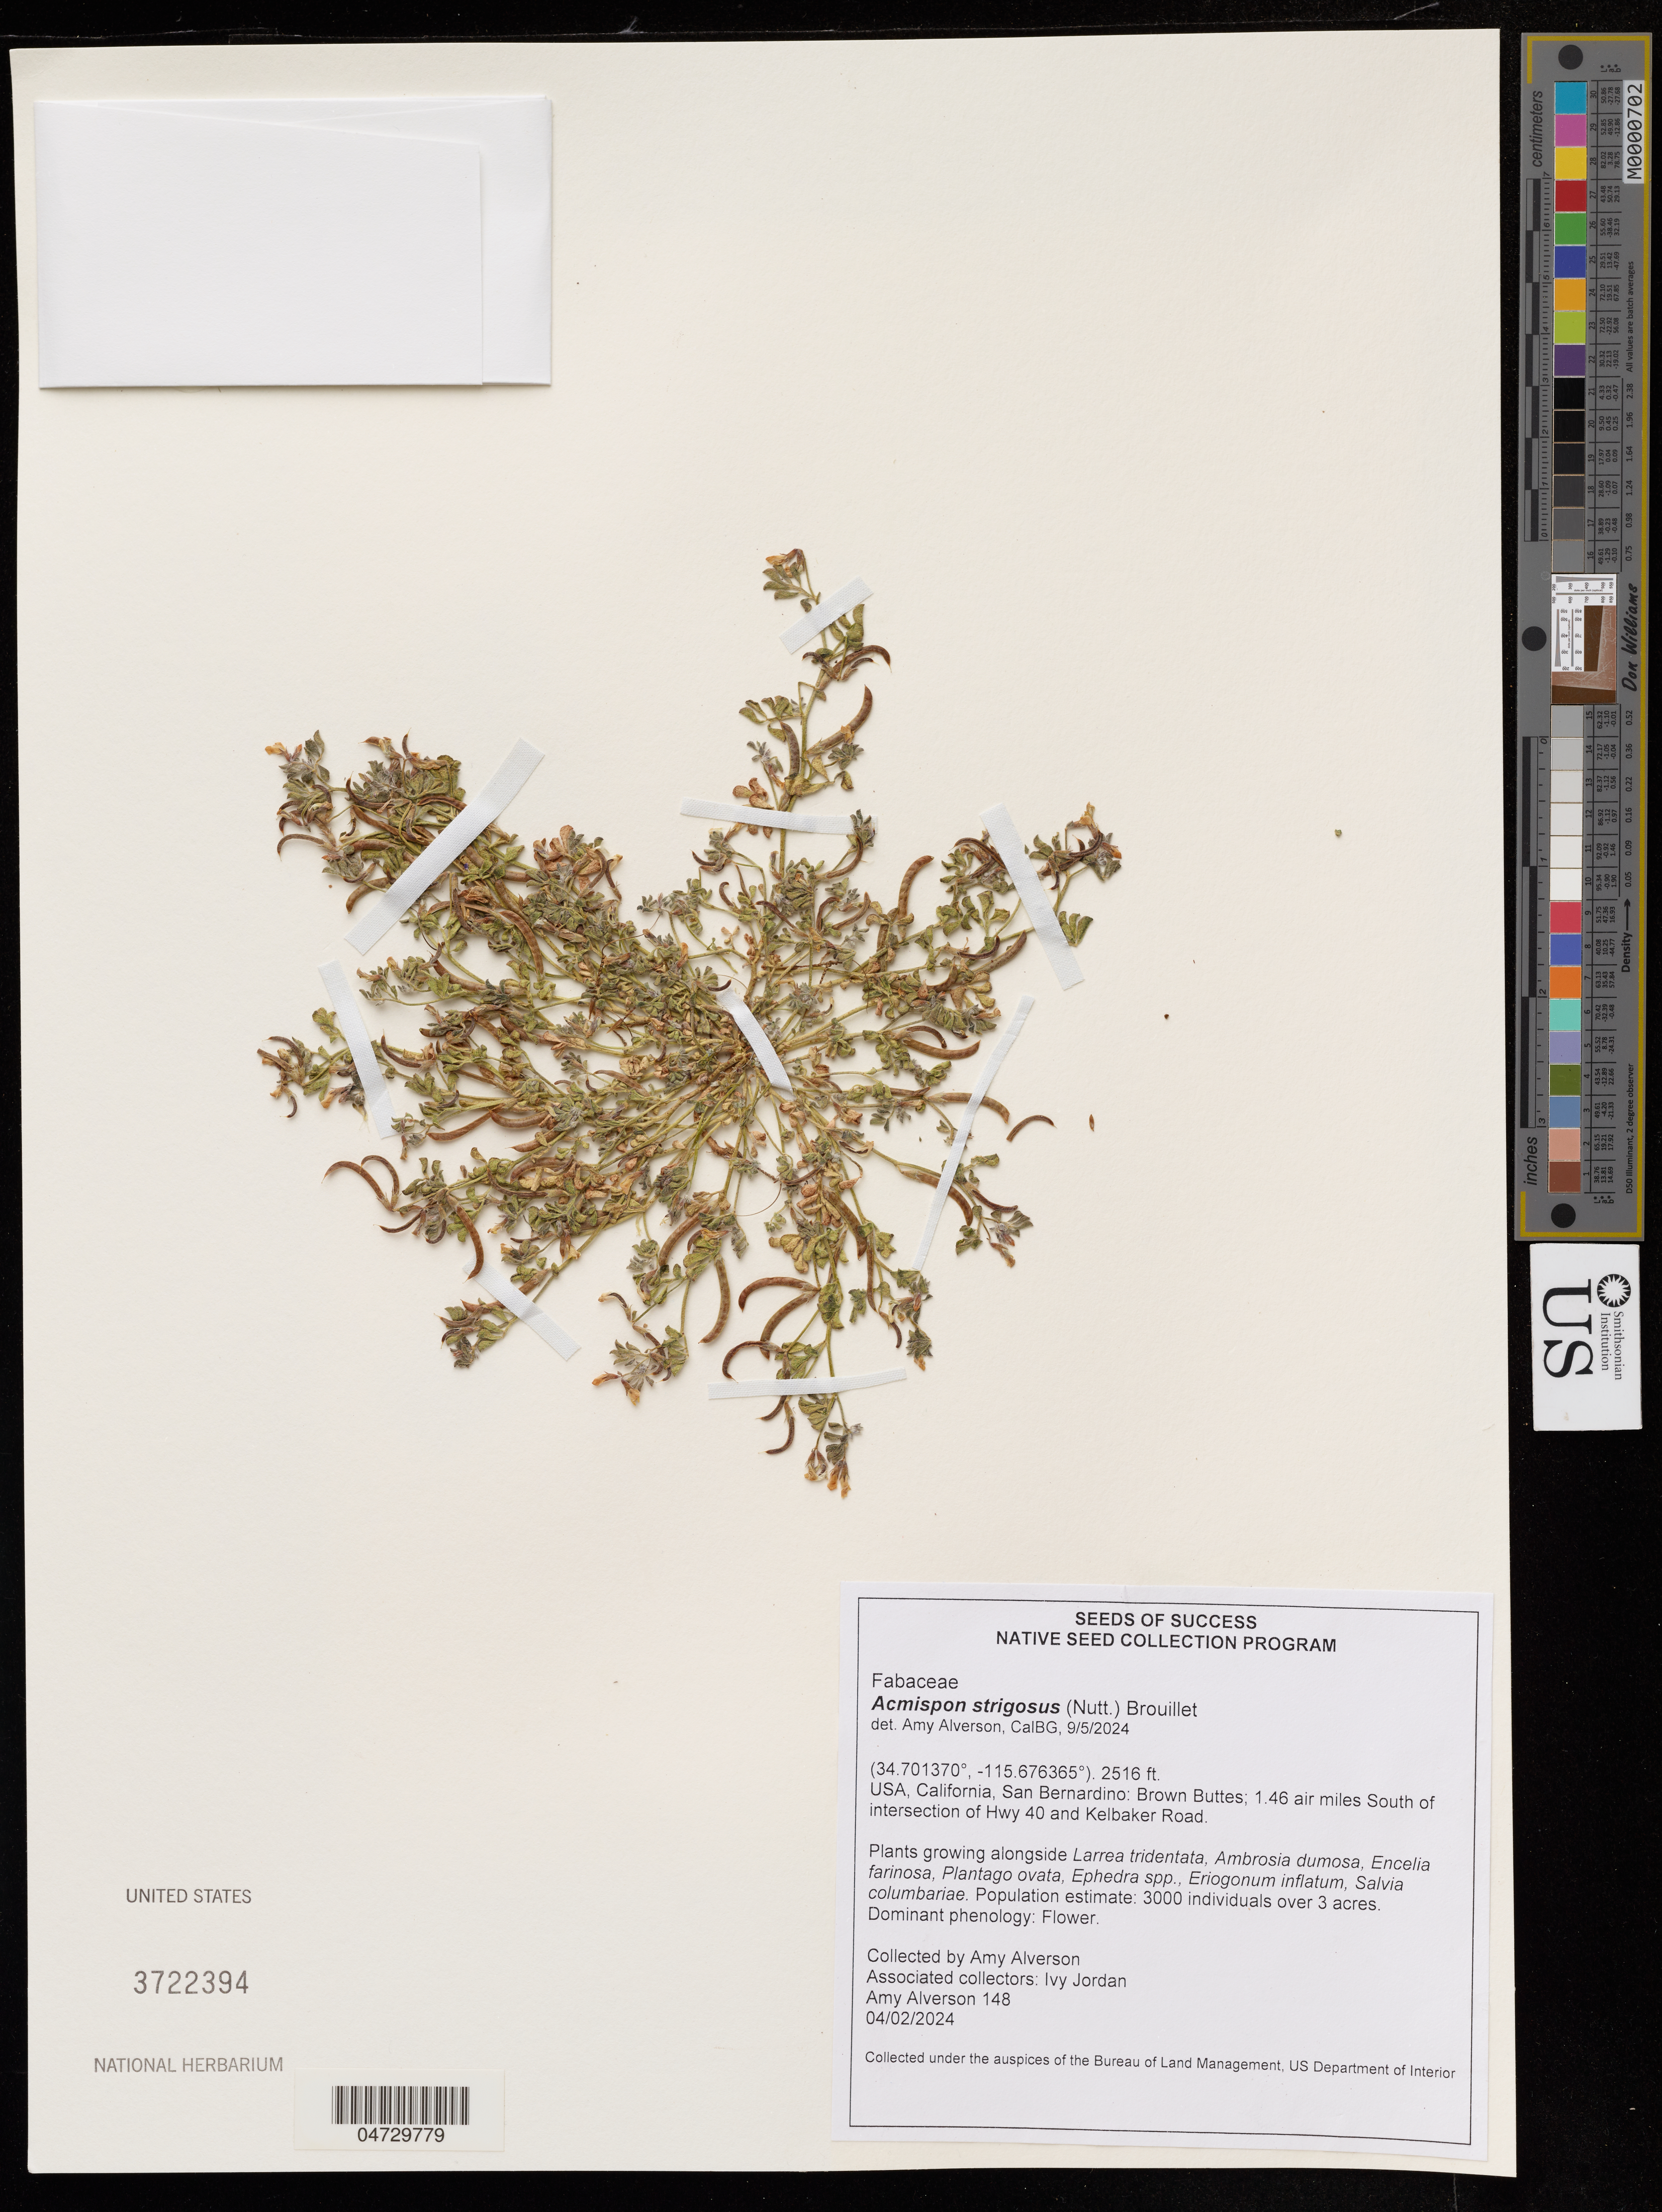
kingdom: Plantae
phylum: Tracheophyta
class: Magnoliopsida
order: Fabales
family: Fabaceae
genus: Acmispon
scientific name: Acmispon strigosus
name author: (Nutt.) Brouillet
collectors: A. Alverson & I. Jordan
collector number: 148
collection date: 2024-02-04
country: United States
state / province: California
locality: San Bernadino: Brown Buttes; 1.46 air miles South of intersection of Hwy 40 and Kelbaker Road.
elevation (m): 767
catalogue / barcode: US 3722394